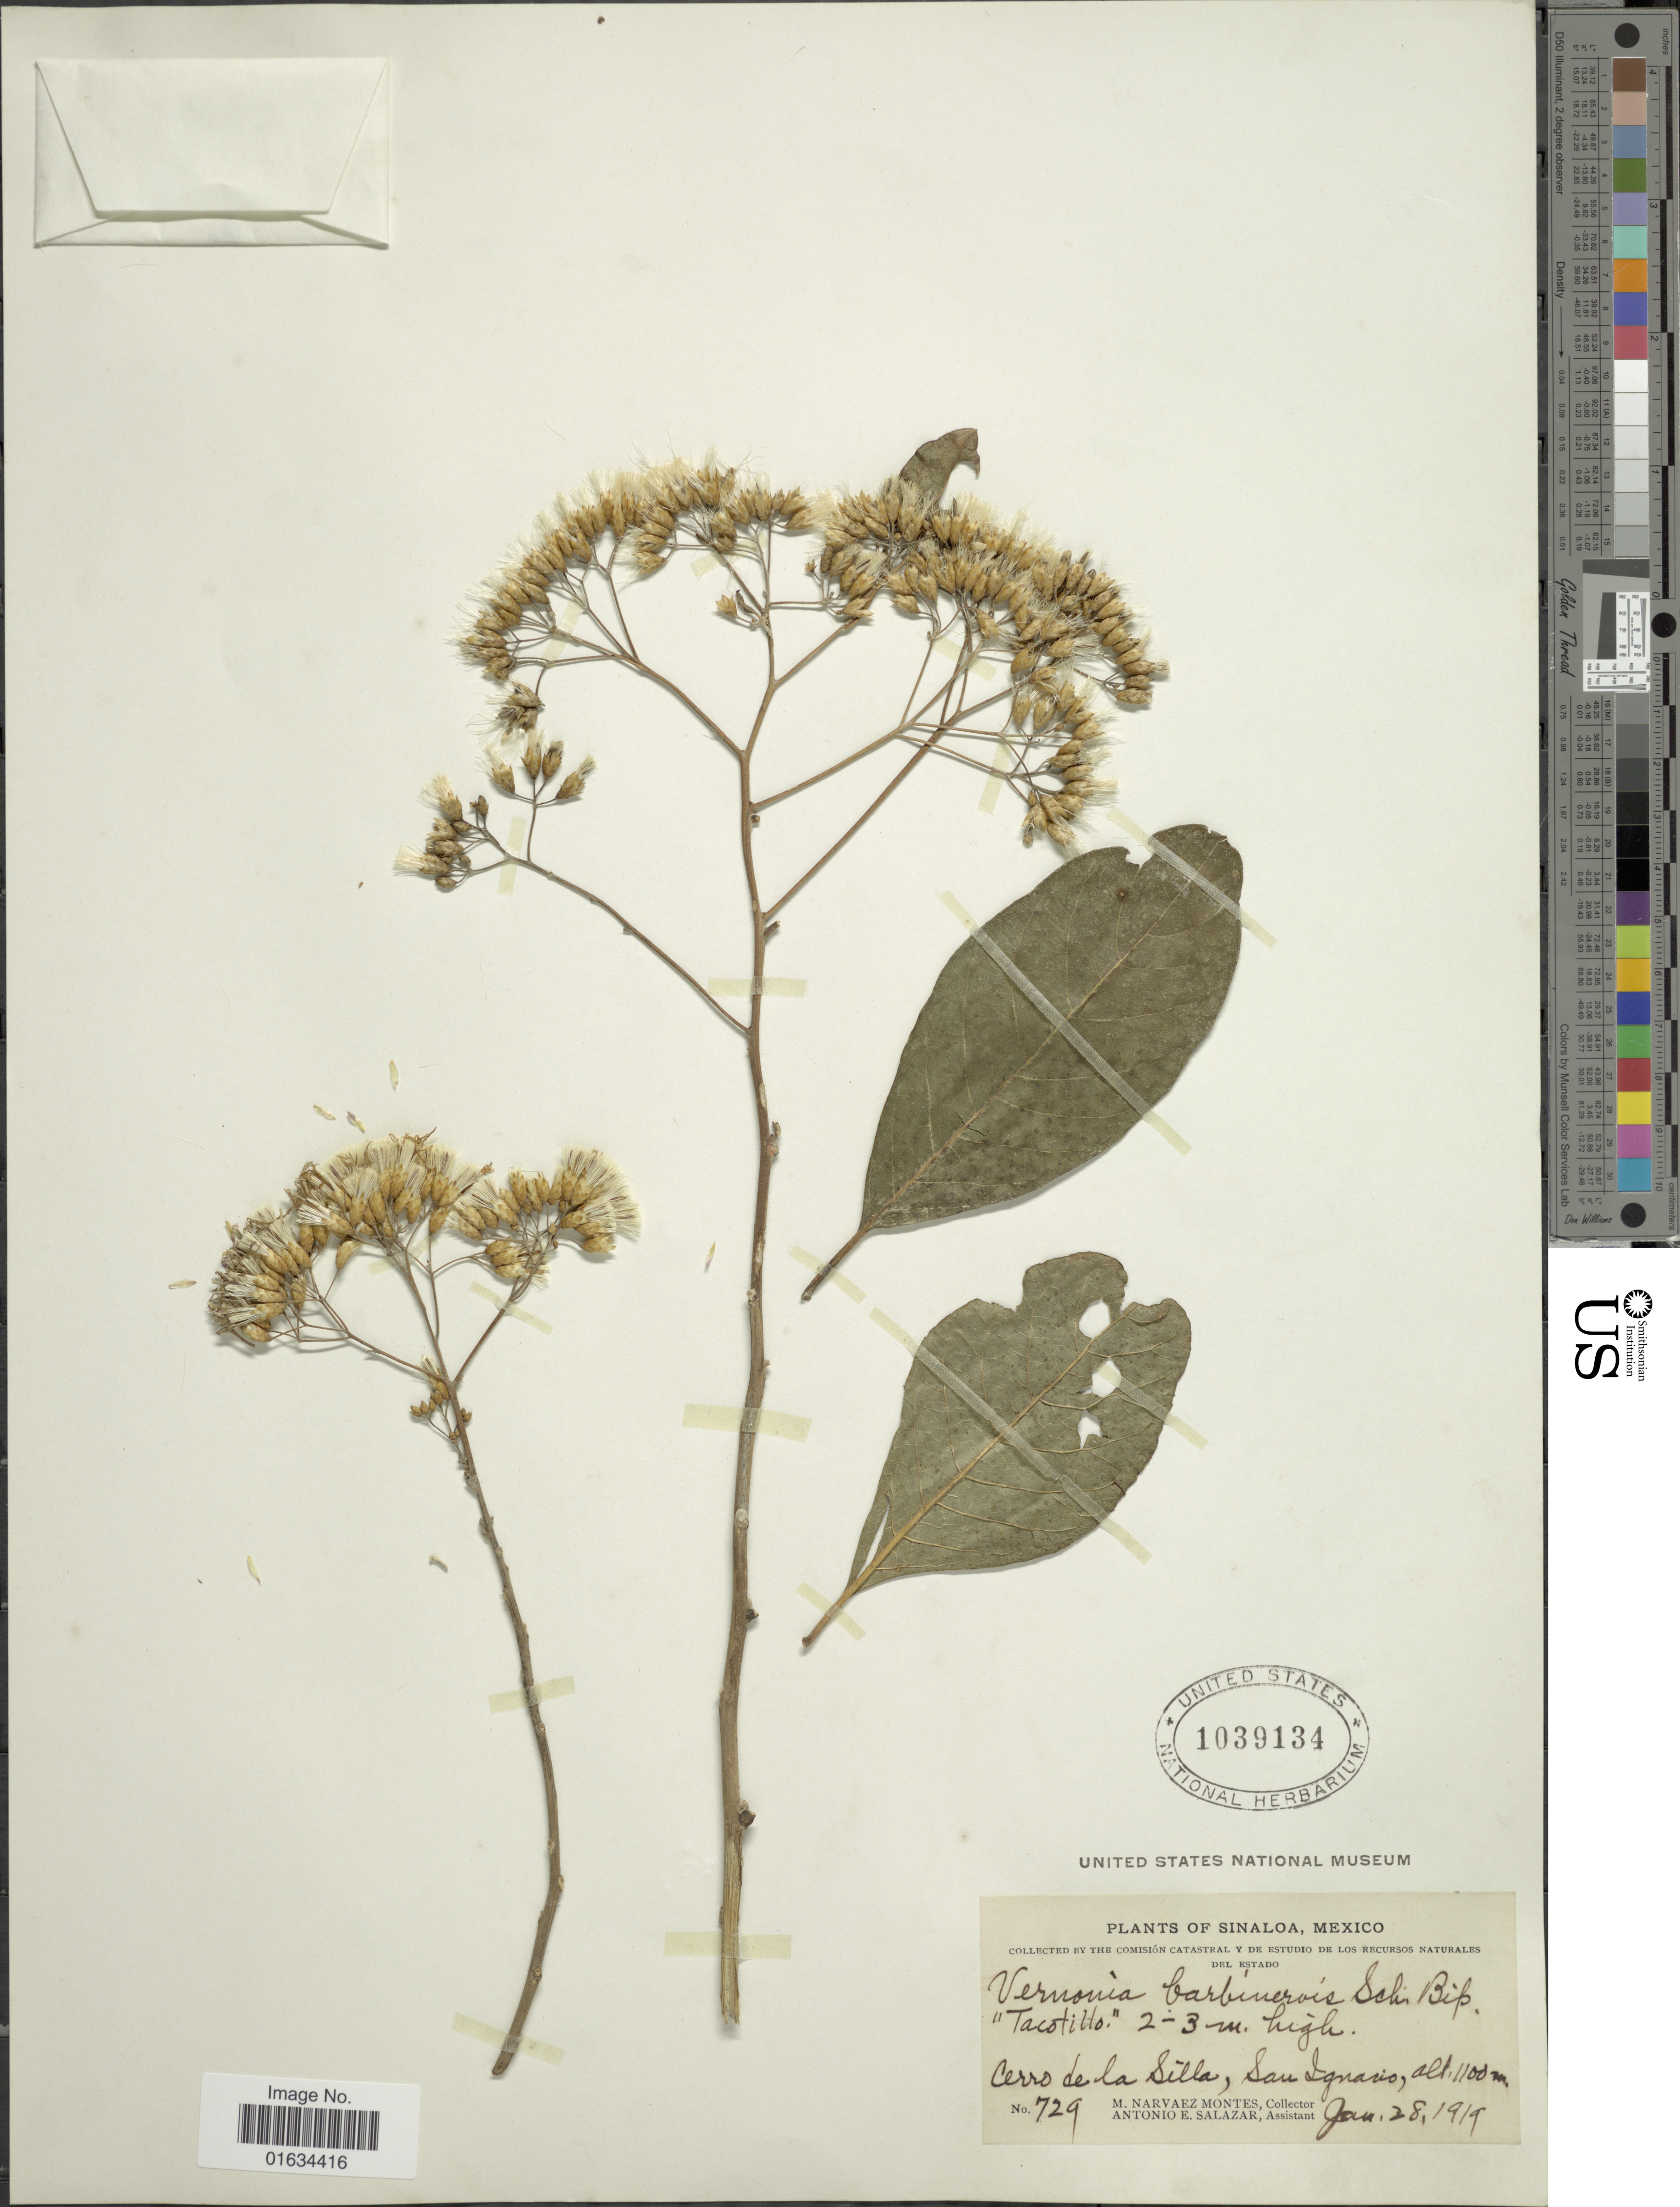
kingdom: Plantae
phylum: Tracheophyta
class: Magnoliopsida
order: Asterales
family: Asteraceae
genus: Eremosis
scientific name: Eremosis barbinervis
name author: (Sch. Bip.) Gleason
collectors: M. Narvaez-Montes & A. E. Salazar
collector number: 729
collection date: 1919-01-28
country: Mexico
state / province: Sinaloa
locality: The Comisión Catastral y de Estudio de Los Recursos Naturales del Estado. Cerro de la Silla, San Ignacio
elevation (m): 1100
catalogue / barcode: US 1039134